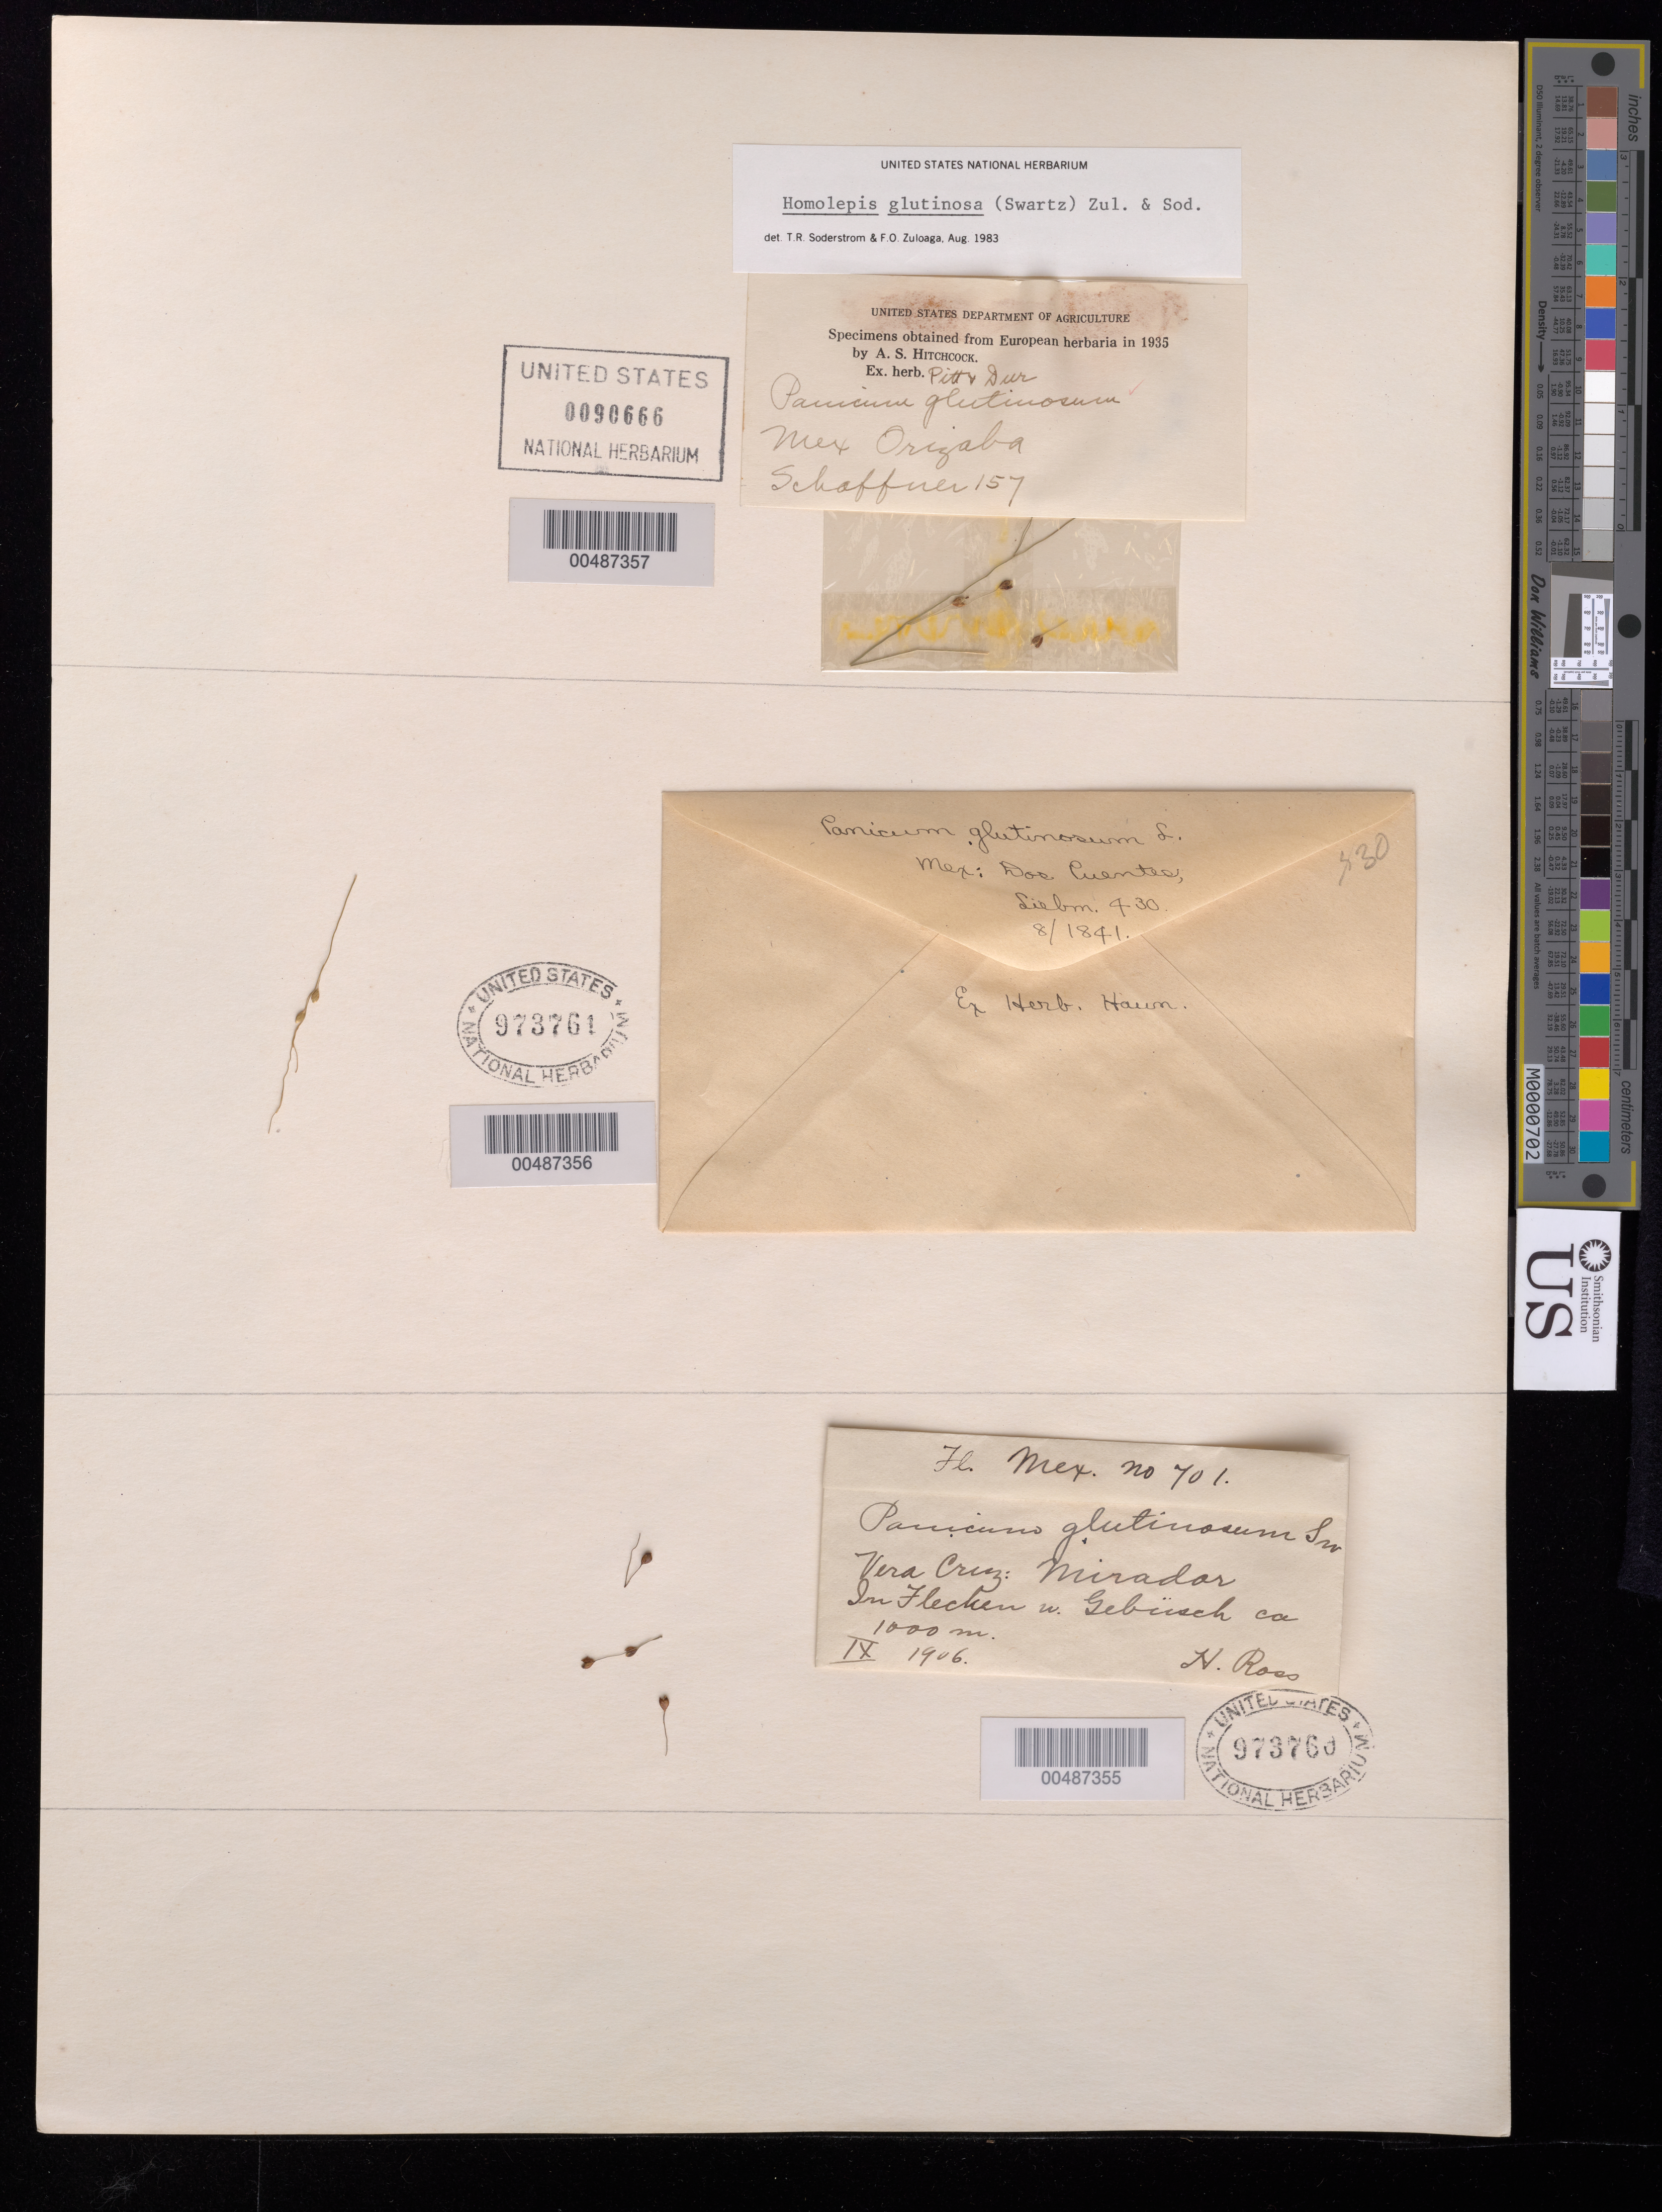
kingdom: Plantae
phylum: Tracheophyta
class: Liliopsida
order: Poales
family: Poaceae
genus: Homolepis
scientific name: Homolepis glutinosa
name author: (Sw.) Zuloaga & Soderstr.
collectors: H. Ross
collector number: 701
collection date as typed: Sep 1906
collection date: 1906-09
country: Mexico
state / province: Veracruz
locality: Mirador, in Flechen w. Gebsch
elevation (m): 1000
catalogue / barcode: US 973760